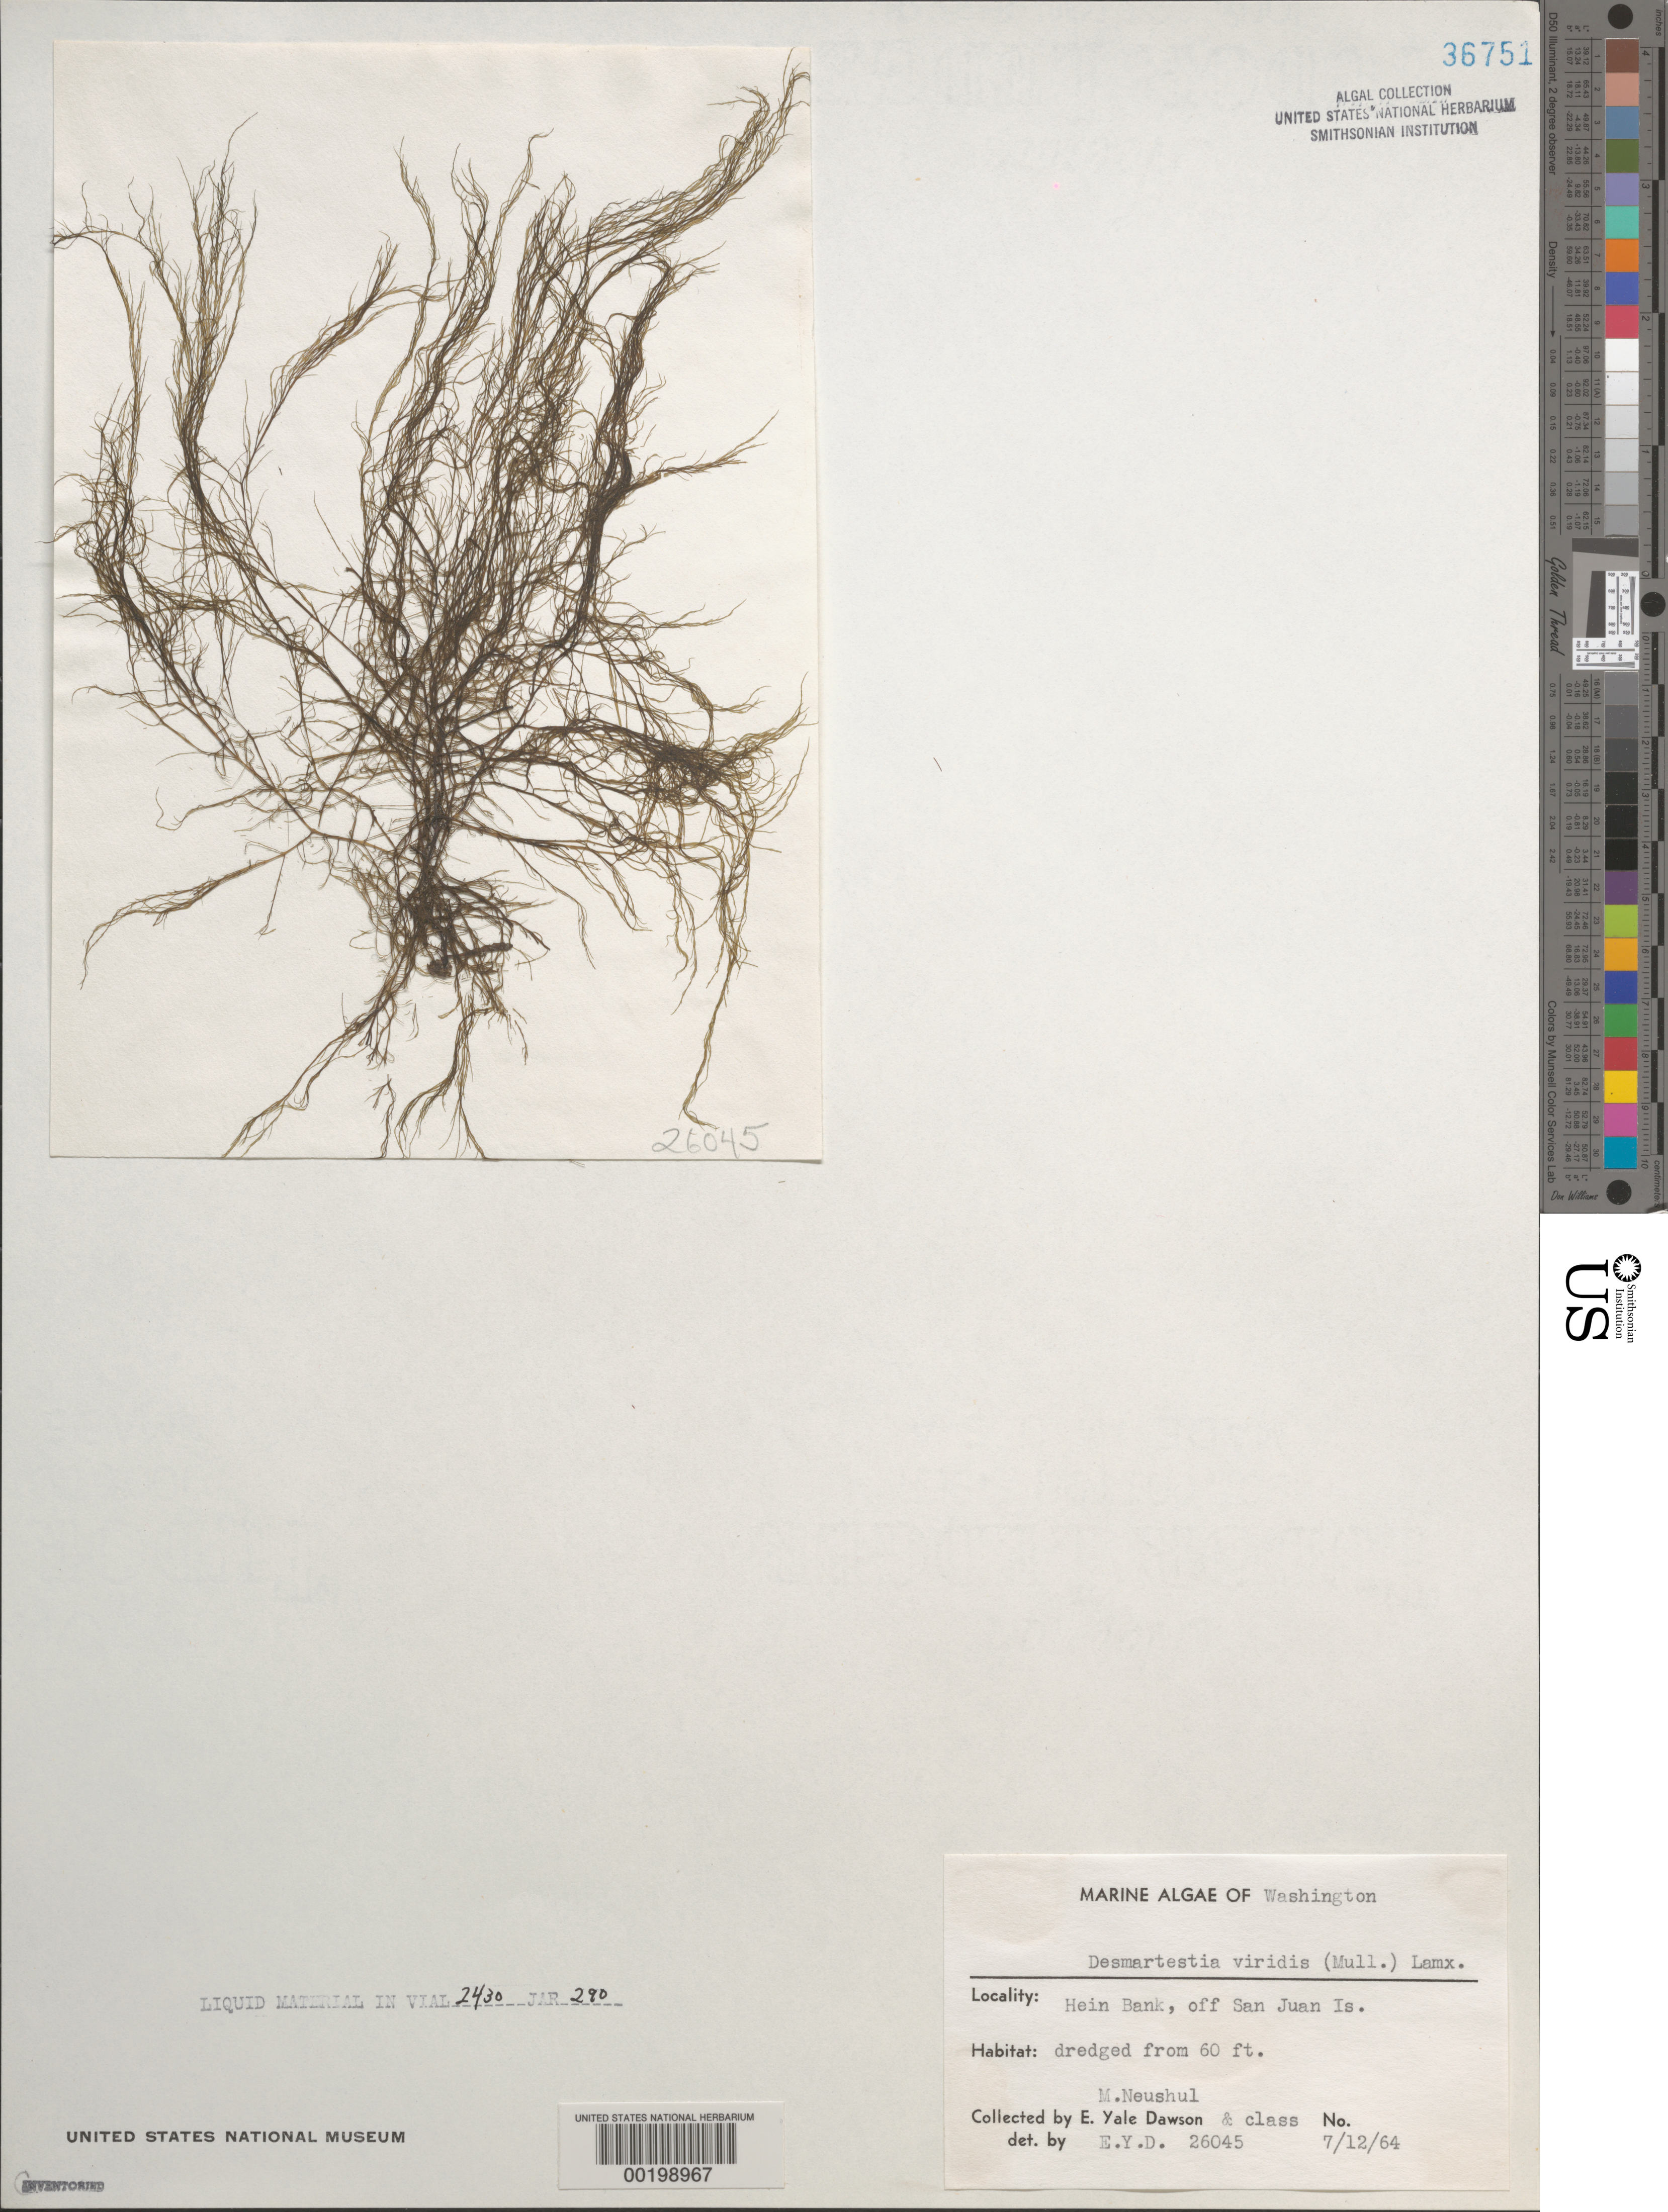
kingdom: Chromista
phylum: Ochrophyta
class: Phaeophyceae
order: Desmarestiales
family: Desmarestiaceae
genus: Desmarestia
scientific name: Desmarestia viridis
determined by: Dawson, E. Y.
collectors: E. Y. Dawson & M. Neushul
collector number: EYD 26045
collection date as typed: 12 Jul 1963 or 12 Jul 1964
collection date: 1963-07-12 or 1964-07-12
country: United States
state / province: Washington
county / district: San Juan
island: San Juan Island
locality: Hein Bank, off San Juan Island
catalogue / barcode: US 36751